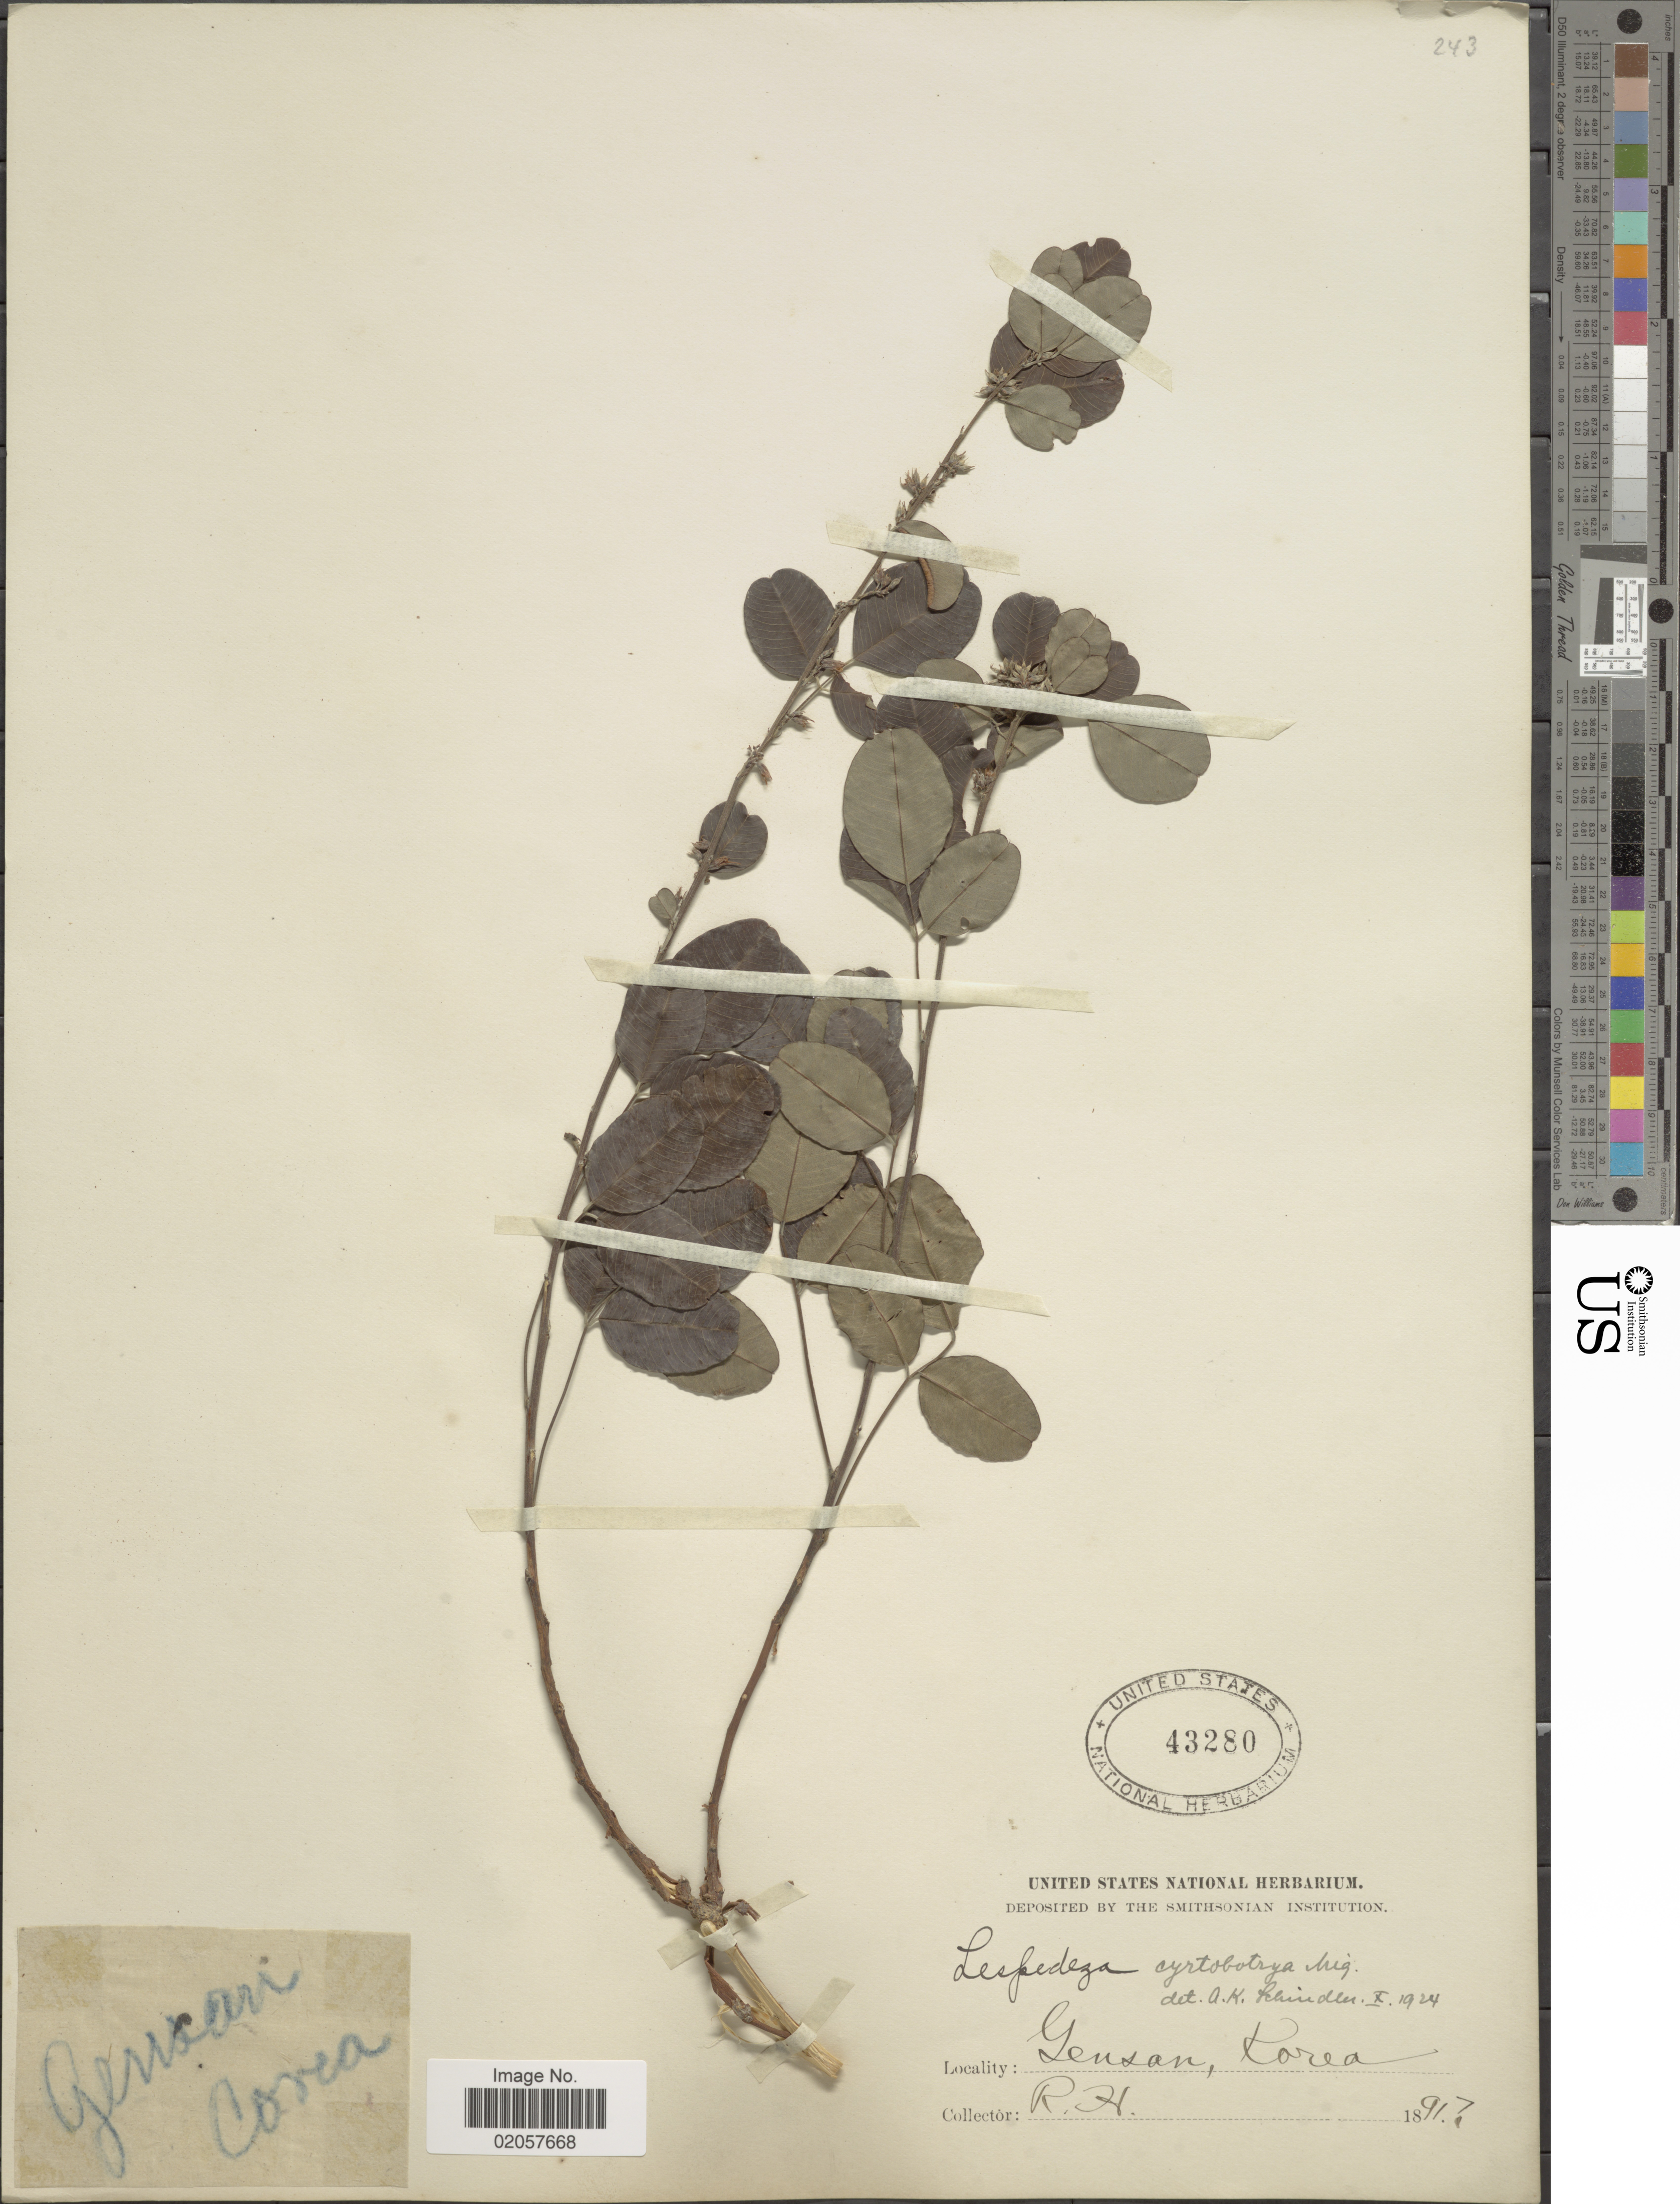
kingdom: Plantae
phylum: Tracheophyta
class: Magnoliopsida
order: Fabales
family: Fabaceae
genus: Lespedeza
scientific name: Lespedeza cyrtobotrya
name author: Miq.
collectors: R.H.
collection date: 1897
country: North Korea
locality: Gensan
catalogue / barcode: US 43280